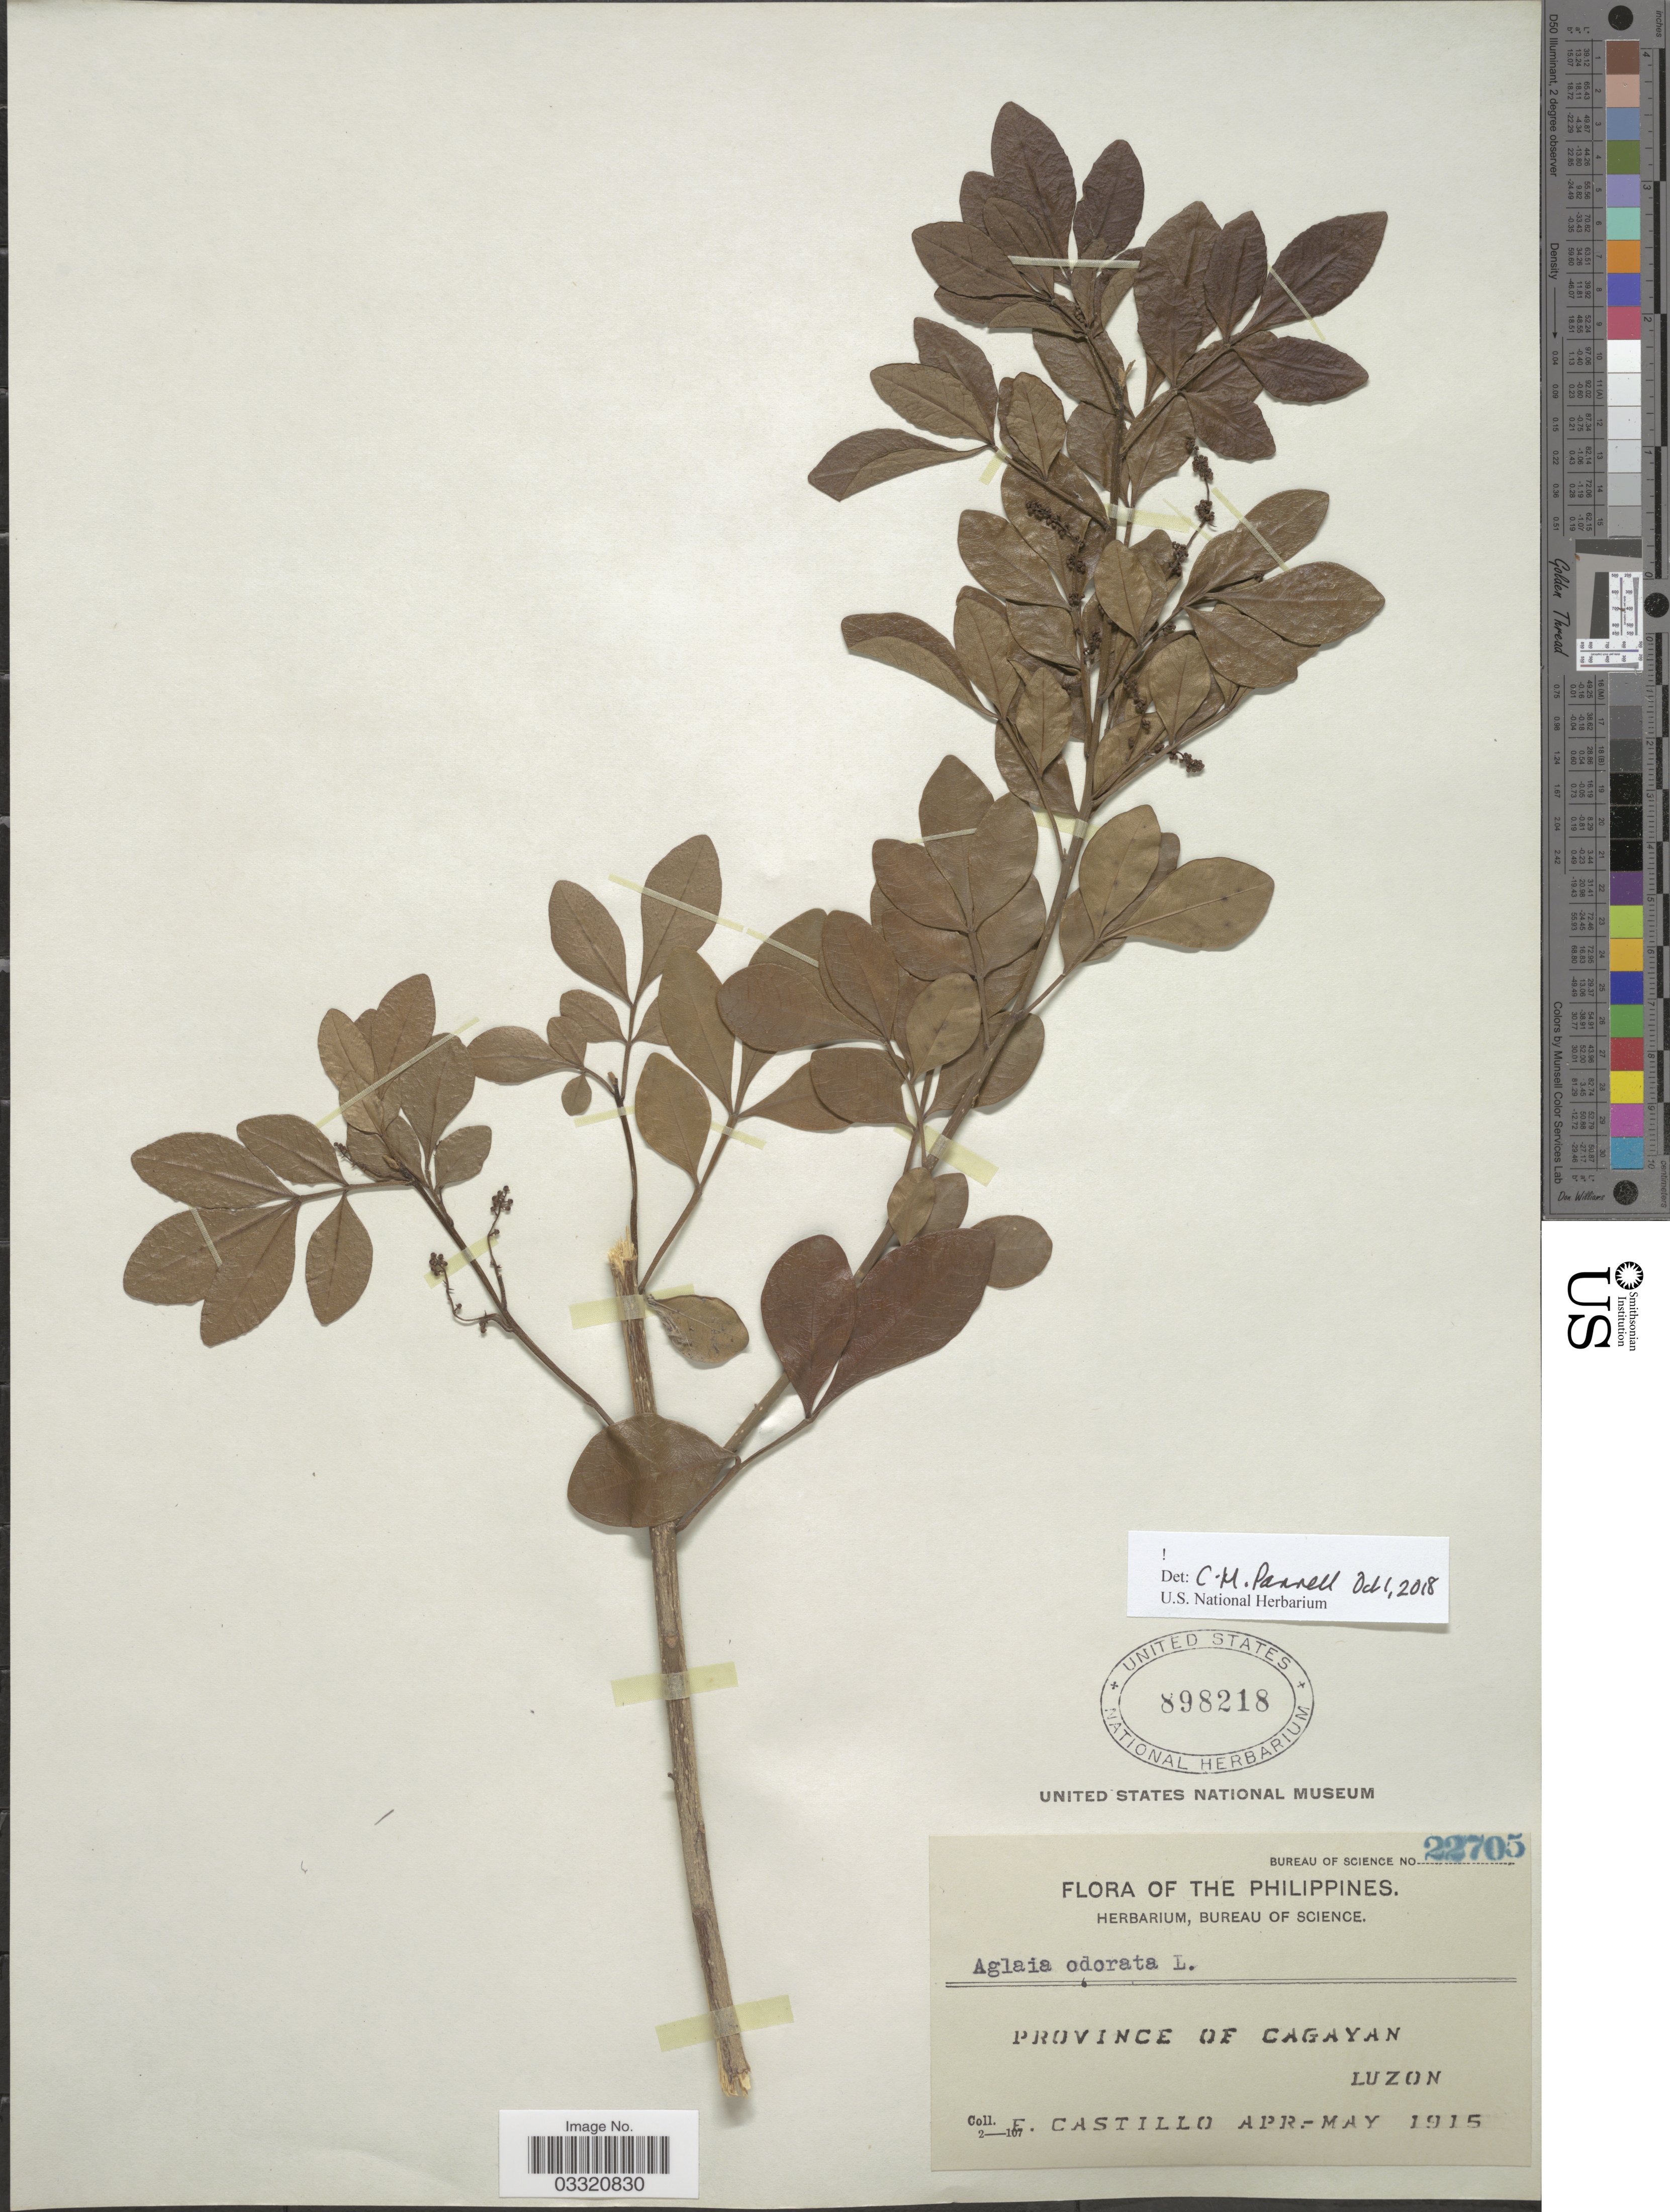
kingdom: Plantae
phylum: Tracheophyta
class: Magnoliopsida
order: Sapindales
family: Meliaceae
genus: Aglaia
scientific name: Aglaia odorata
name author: Lour.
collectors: E. Castillo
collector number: Bureau of Science 22705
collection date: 1915-04/1915-05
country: Philippines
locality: Province of Cagayan, Luzon.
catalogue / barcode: US 898218